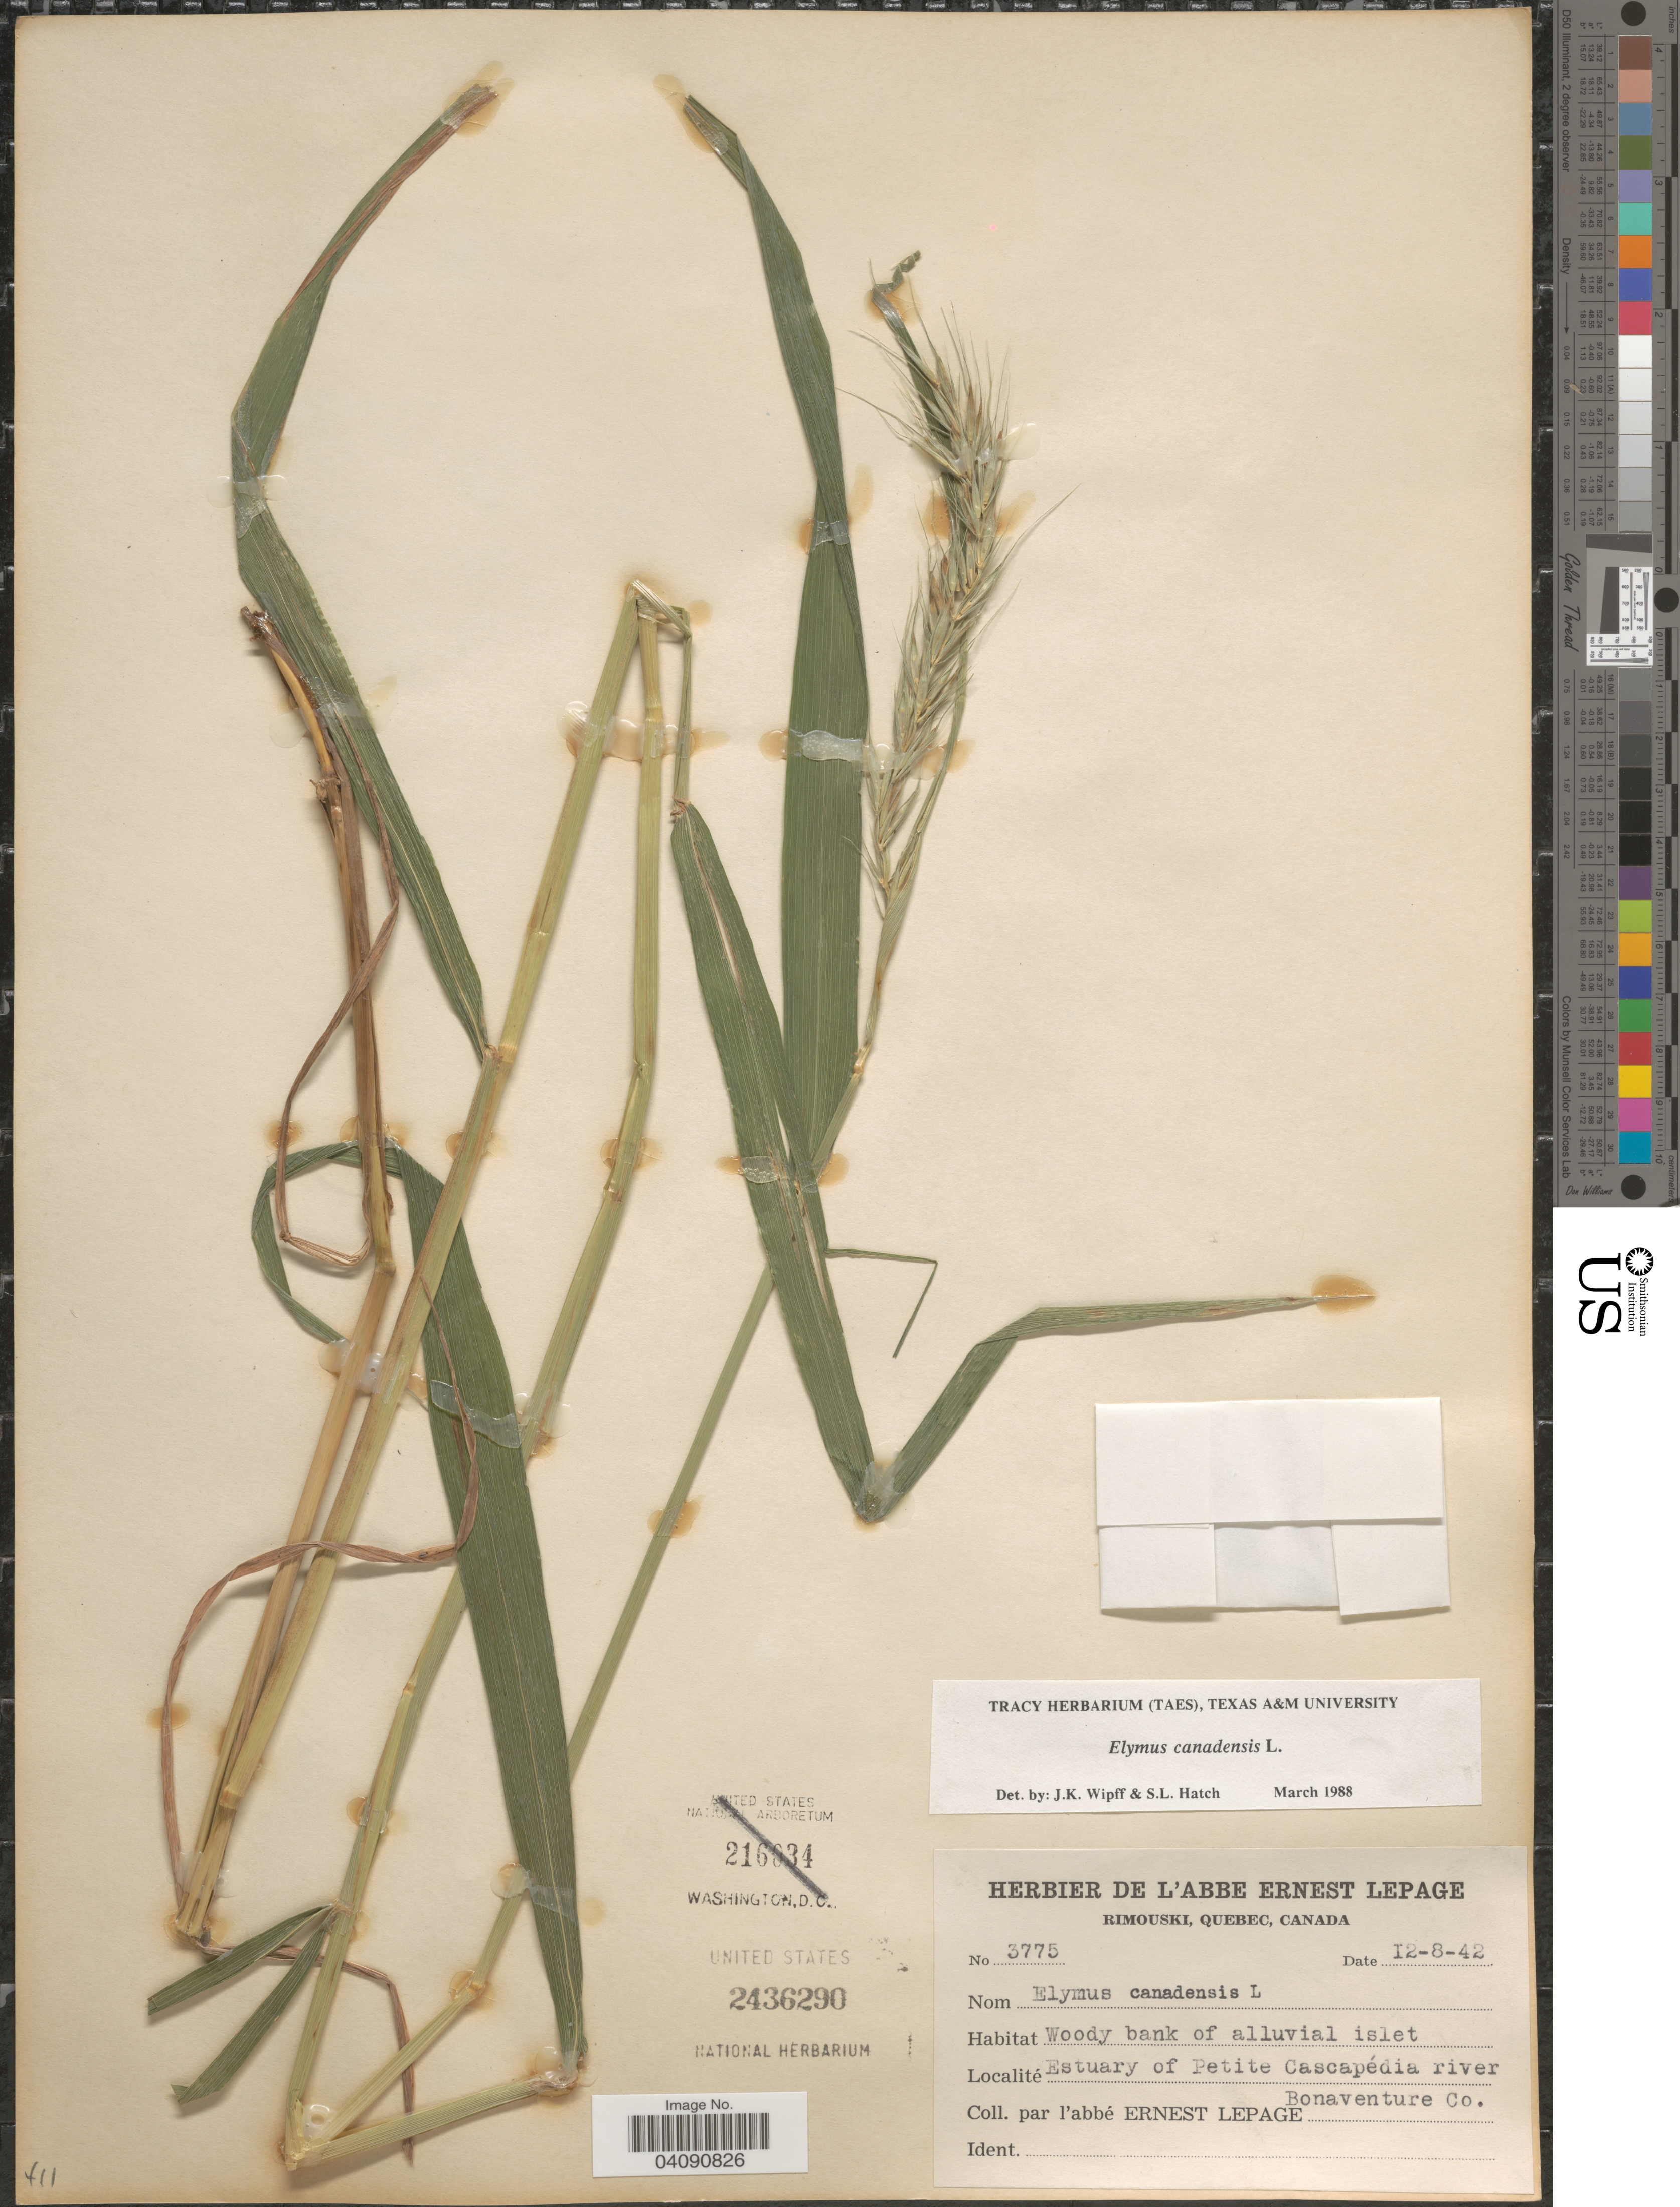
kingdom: Plantae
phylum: Tracheophyta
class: Liliopsida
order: Poales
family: Poaceae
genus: Elymus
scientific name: Elymus canadensis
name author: L.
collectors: E. Lepage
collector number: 3775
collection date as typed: Transcribed d/m/y: 12/8/42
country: Canada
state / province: Quebec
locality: Woody bank of alluvial islet. Estuary of Petite Cascapédia river, Bonaventure Co.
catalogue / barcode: US 2436290